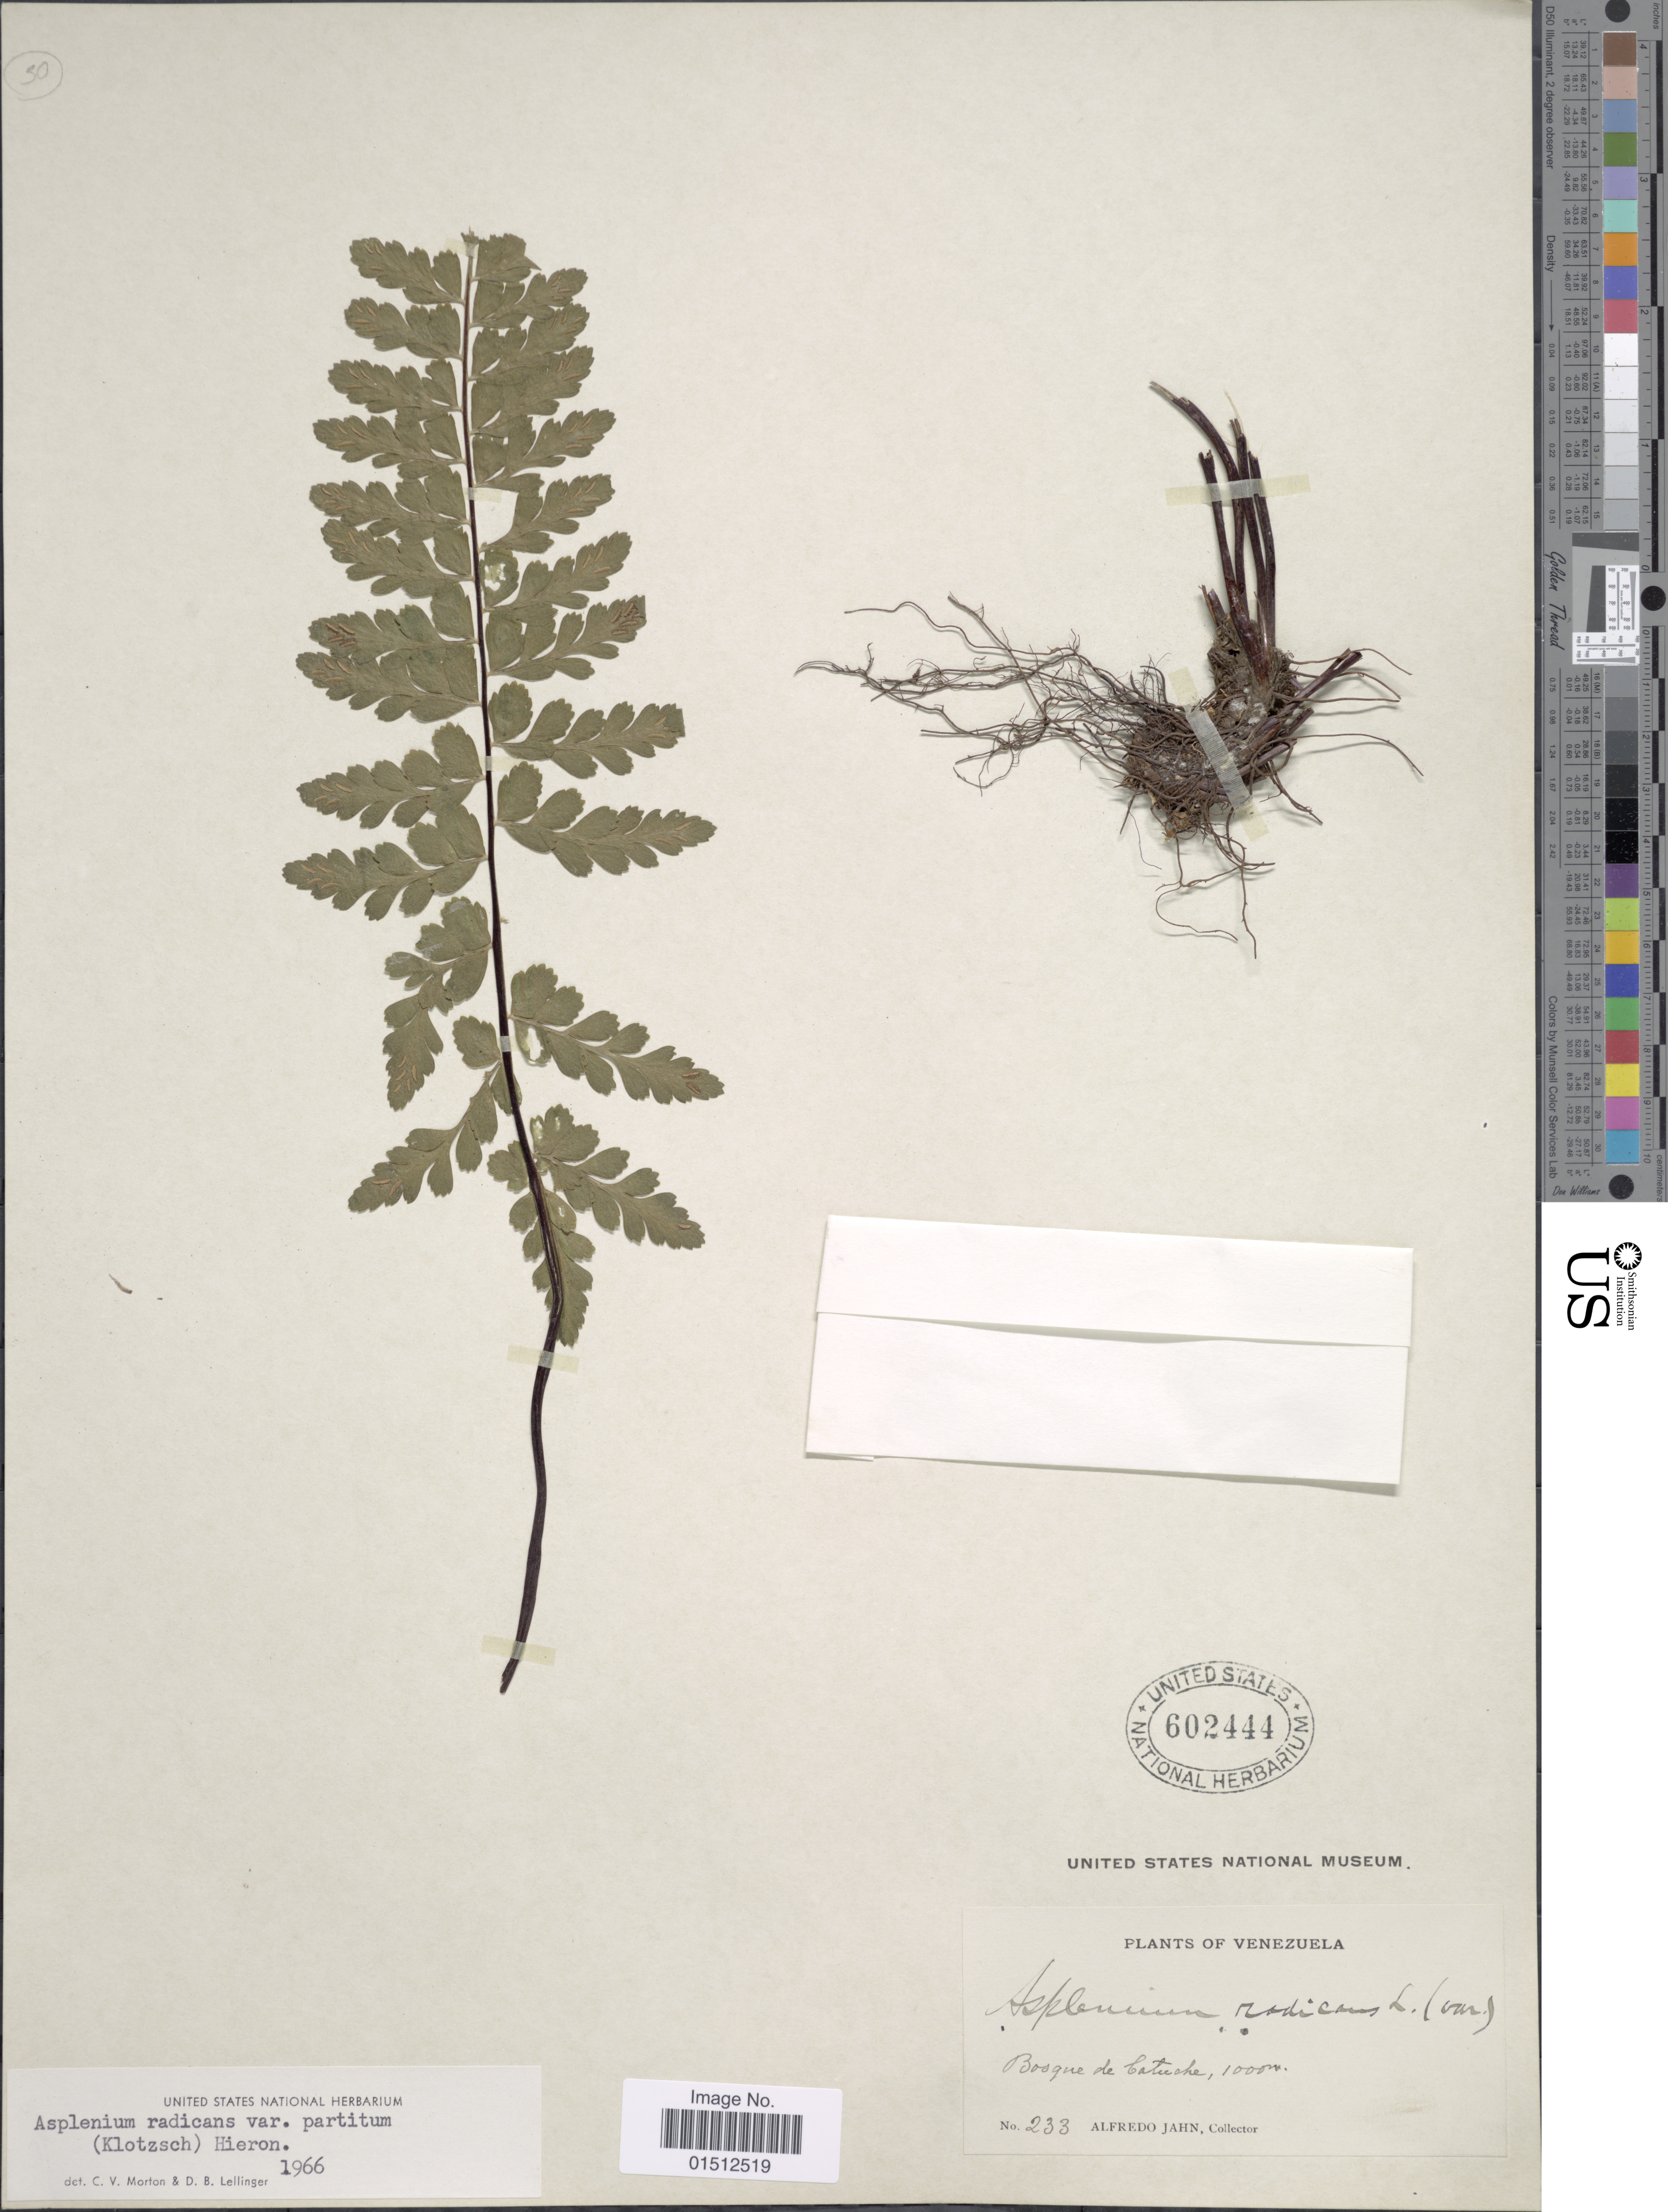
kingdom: Plantae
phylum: Tracheophyta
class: Polypodiopsida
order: Polypodiales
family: Aspleniaceae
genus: Asplenium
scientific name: Asplenium radicans var. partitum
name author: (Klotzsch) Hieron.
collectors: A. Jahn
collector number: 233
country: Venezuela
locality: Venezuela, Bosque de Catuche,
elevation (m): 1000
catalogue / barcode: US 602444